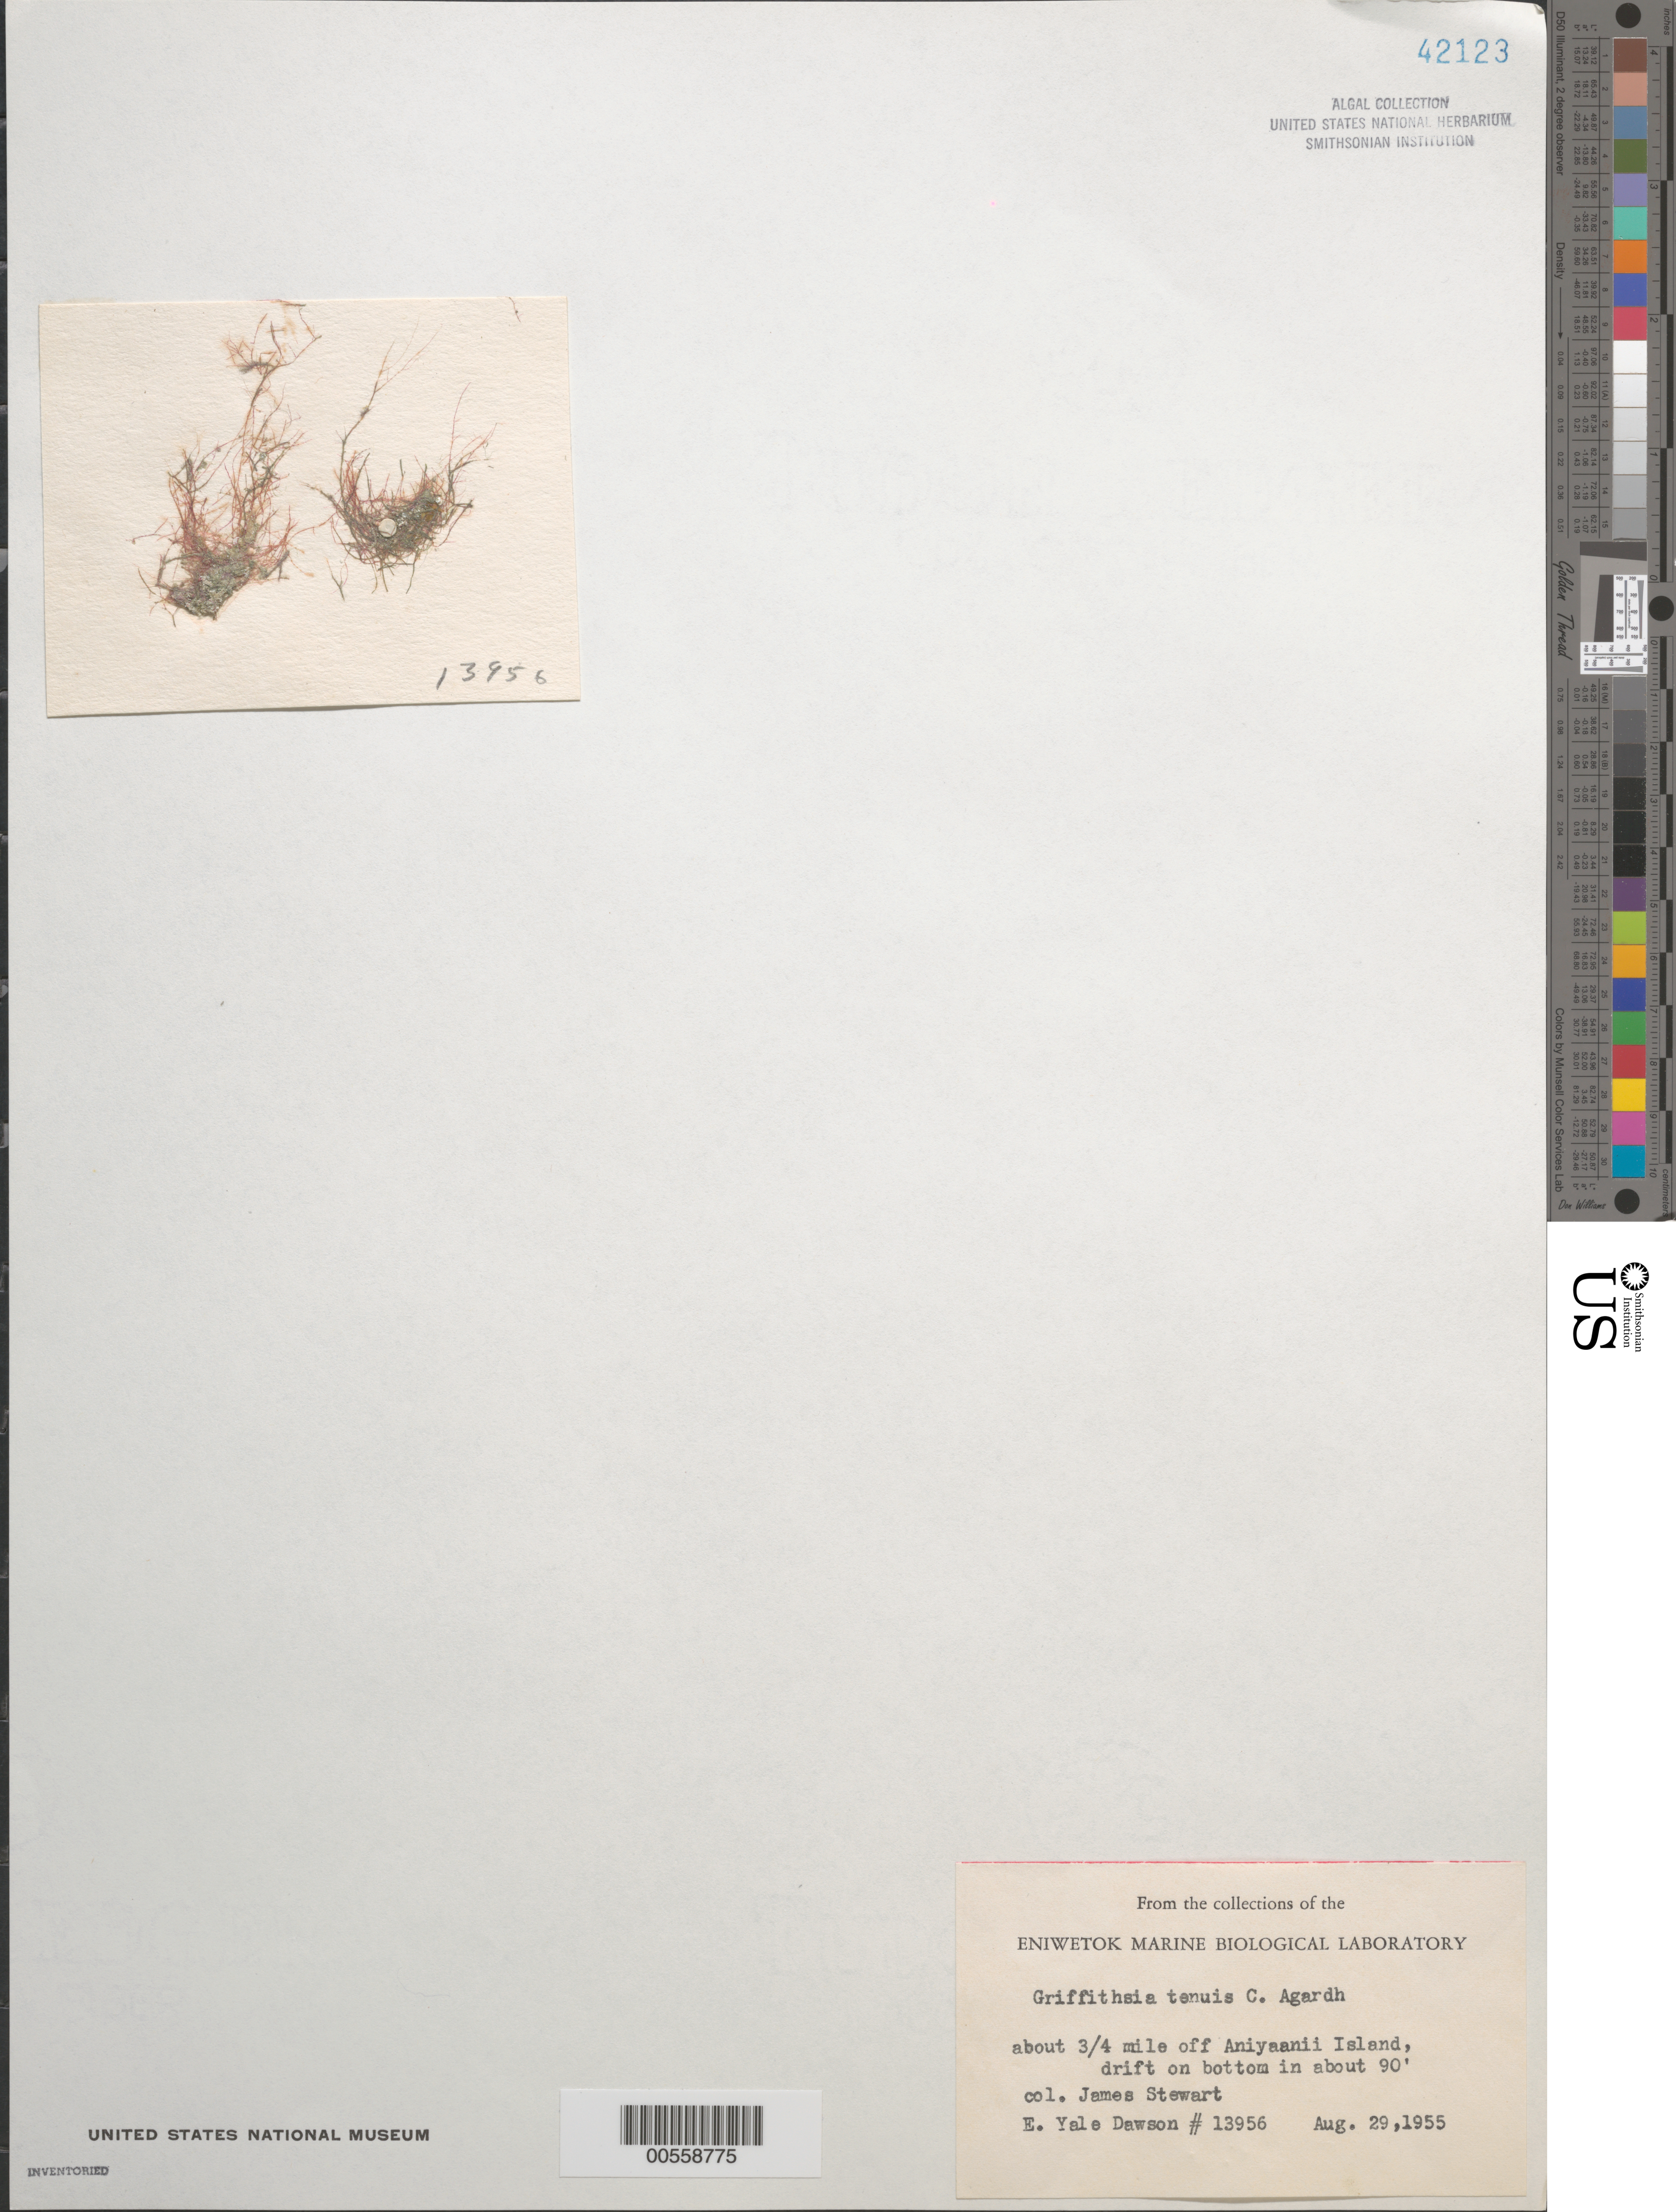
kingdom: Plantae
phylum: Rhodophyta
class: Florideophyceae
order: Ceramiales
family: Wrangeliaceae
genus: Anotrichium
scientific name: Anotrichium tenue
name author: (C. Agardh) Nägeli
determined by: Algae name updating Project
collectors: J. Stewart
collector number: EYD 13956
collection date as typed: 29 Aug 1955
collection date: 1955-08-29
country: Marshall Islands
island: Enewetak [Eniwetok] Atoll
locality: Off Aniyaanii Islet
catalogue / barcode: US 42123